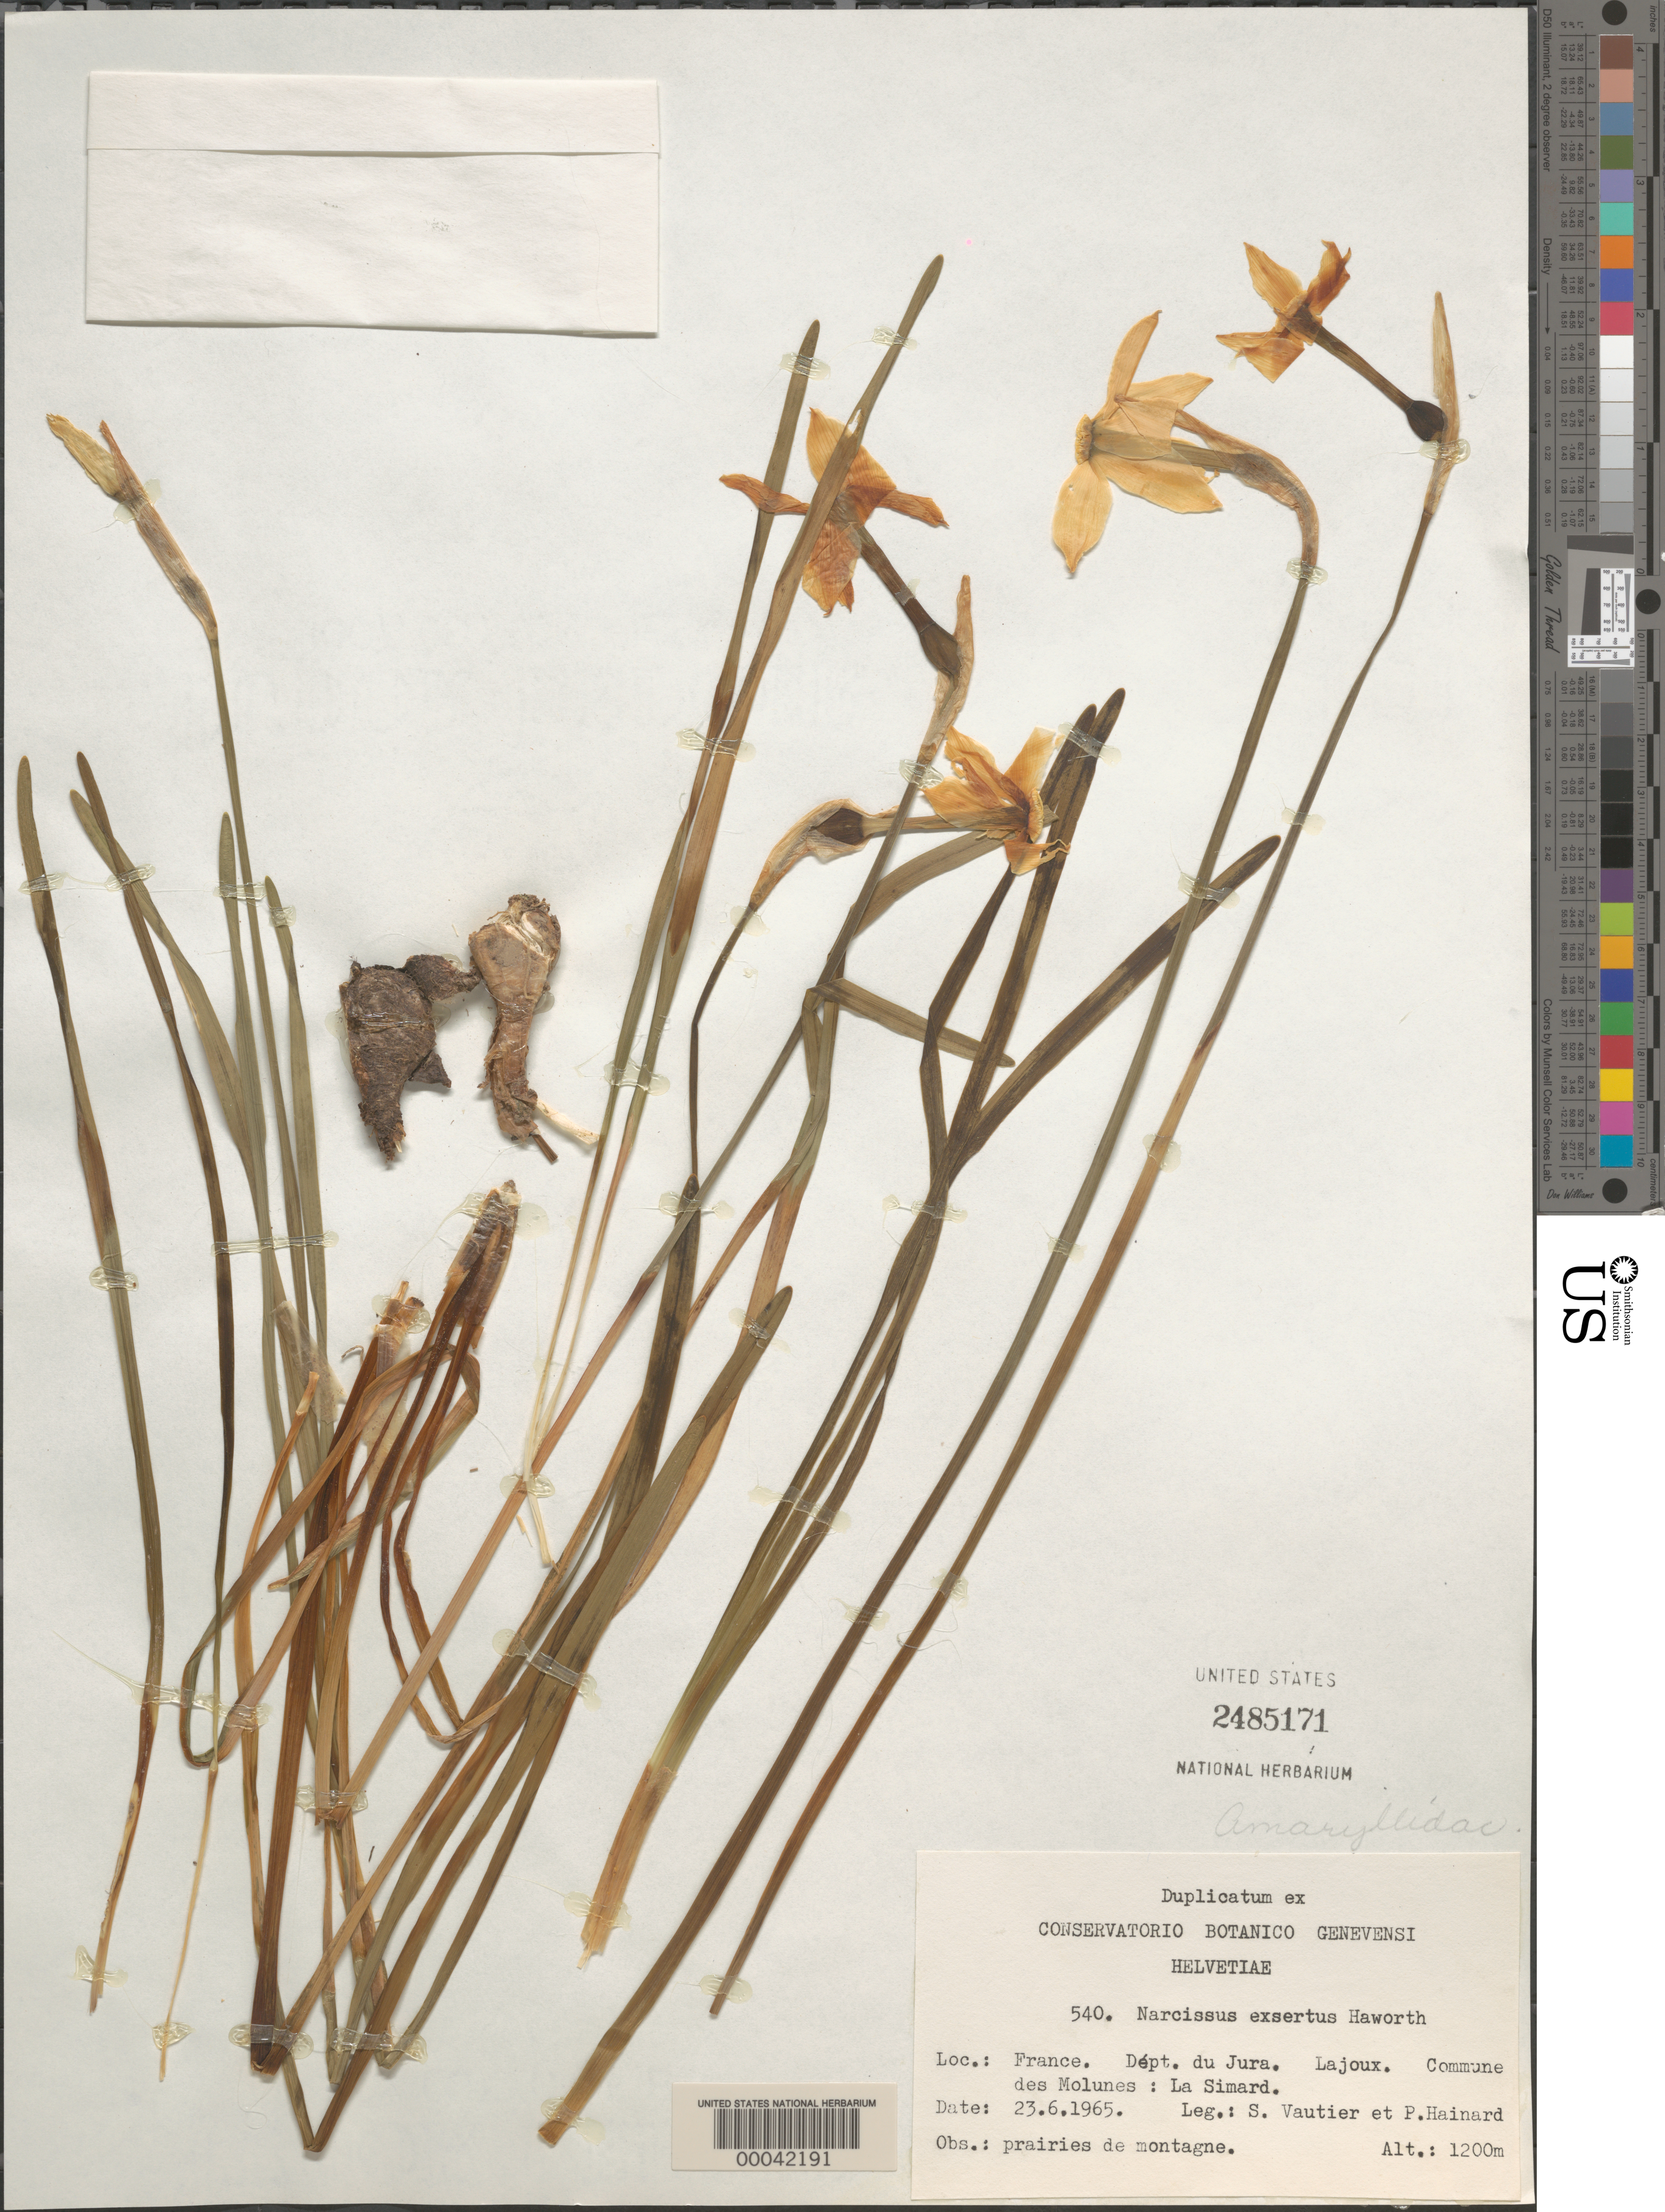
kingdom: Plantae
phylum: Tracheophyta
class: Liliopsida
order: Asparagales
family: Amaryllidaceae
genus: Narcissus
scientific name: Narcissus exsertus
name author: (Haw.) Pugsley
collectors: S. Vautier & P. Hainard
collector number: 540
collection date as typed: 23 Jun 1965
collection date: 1965-06-23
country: France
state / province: Bourgogne-Franche-Comté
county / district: Jura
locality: Lajoux; commune des molunes; la simard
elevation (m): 1200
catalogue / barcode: US 2485171